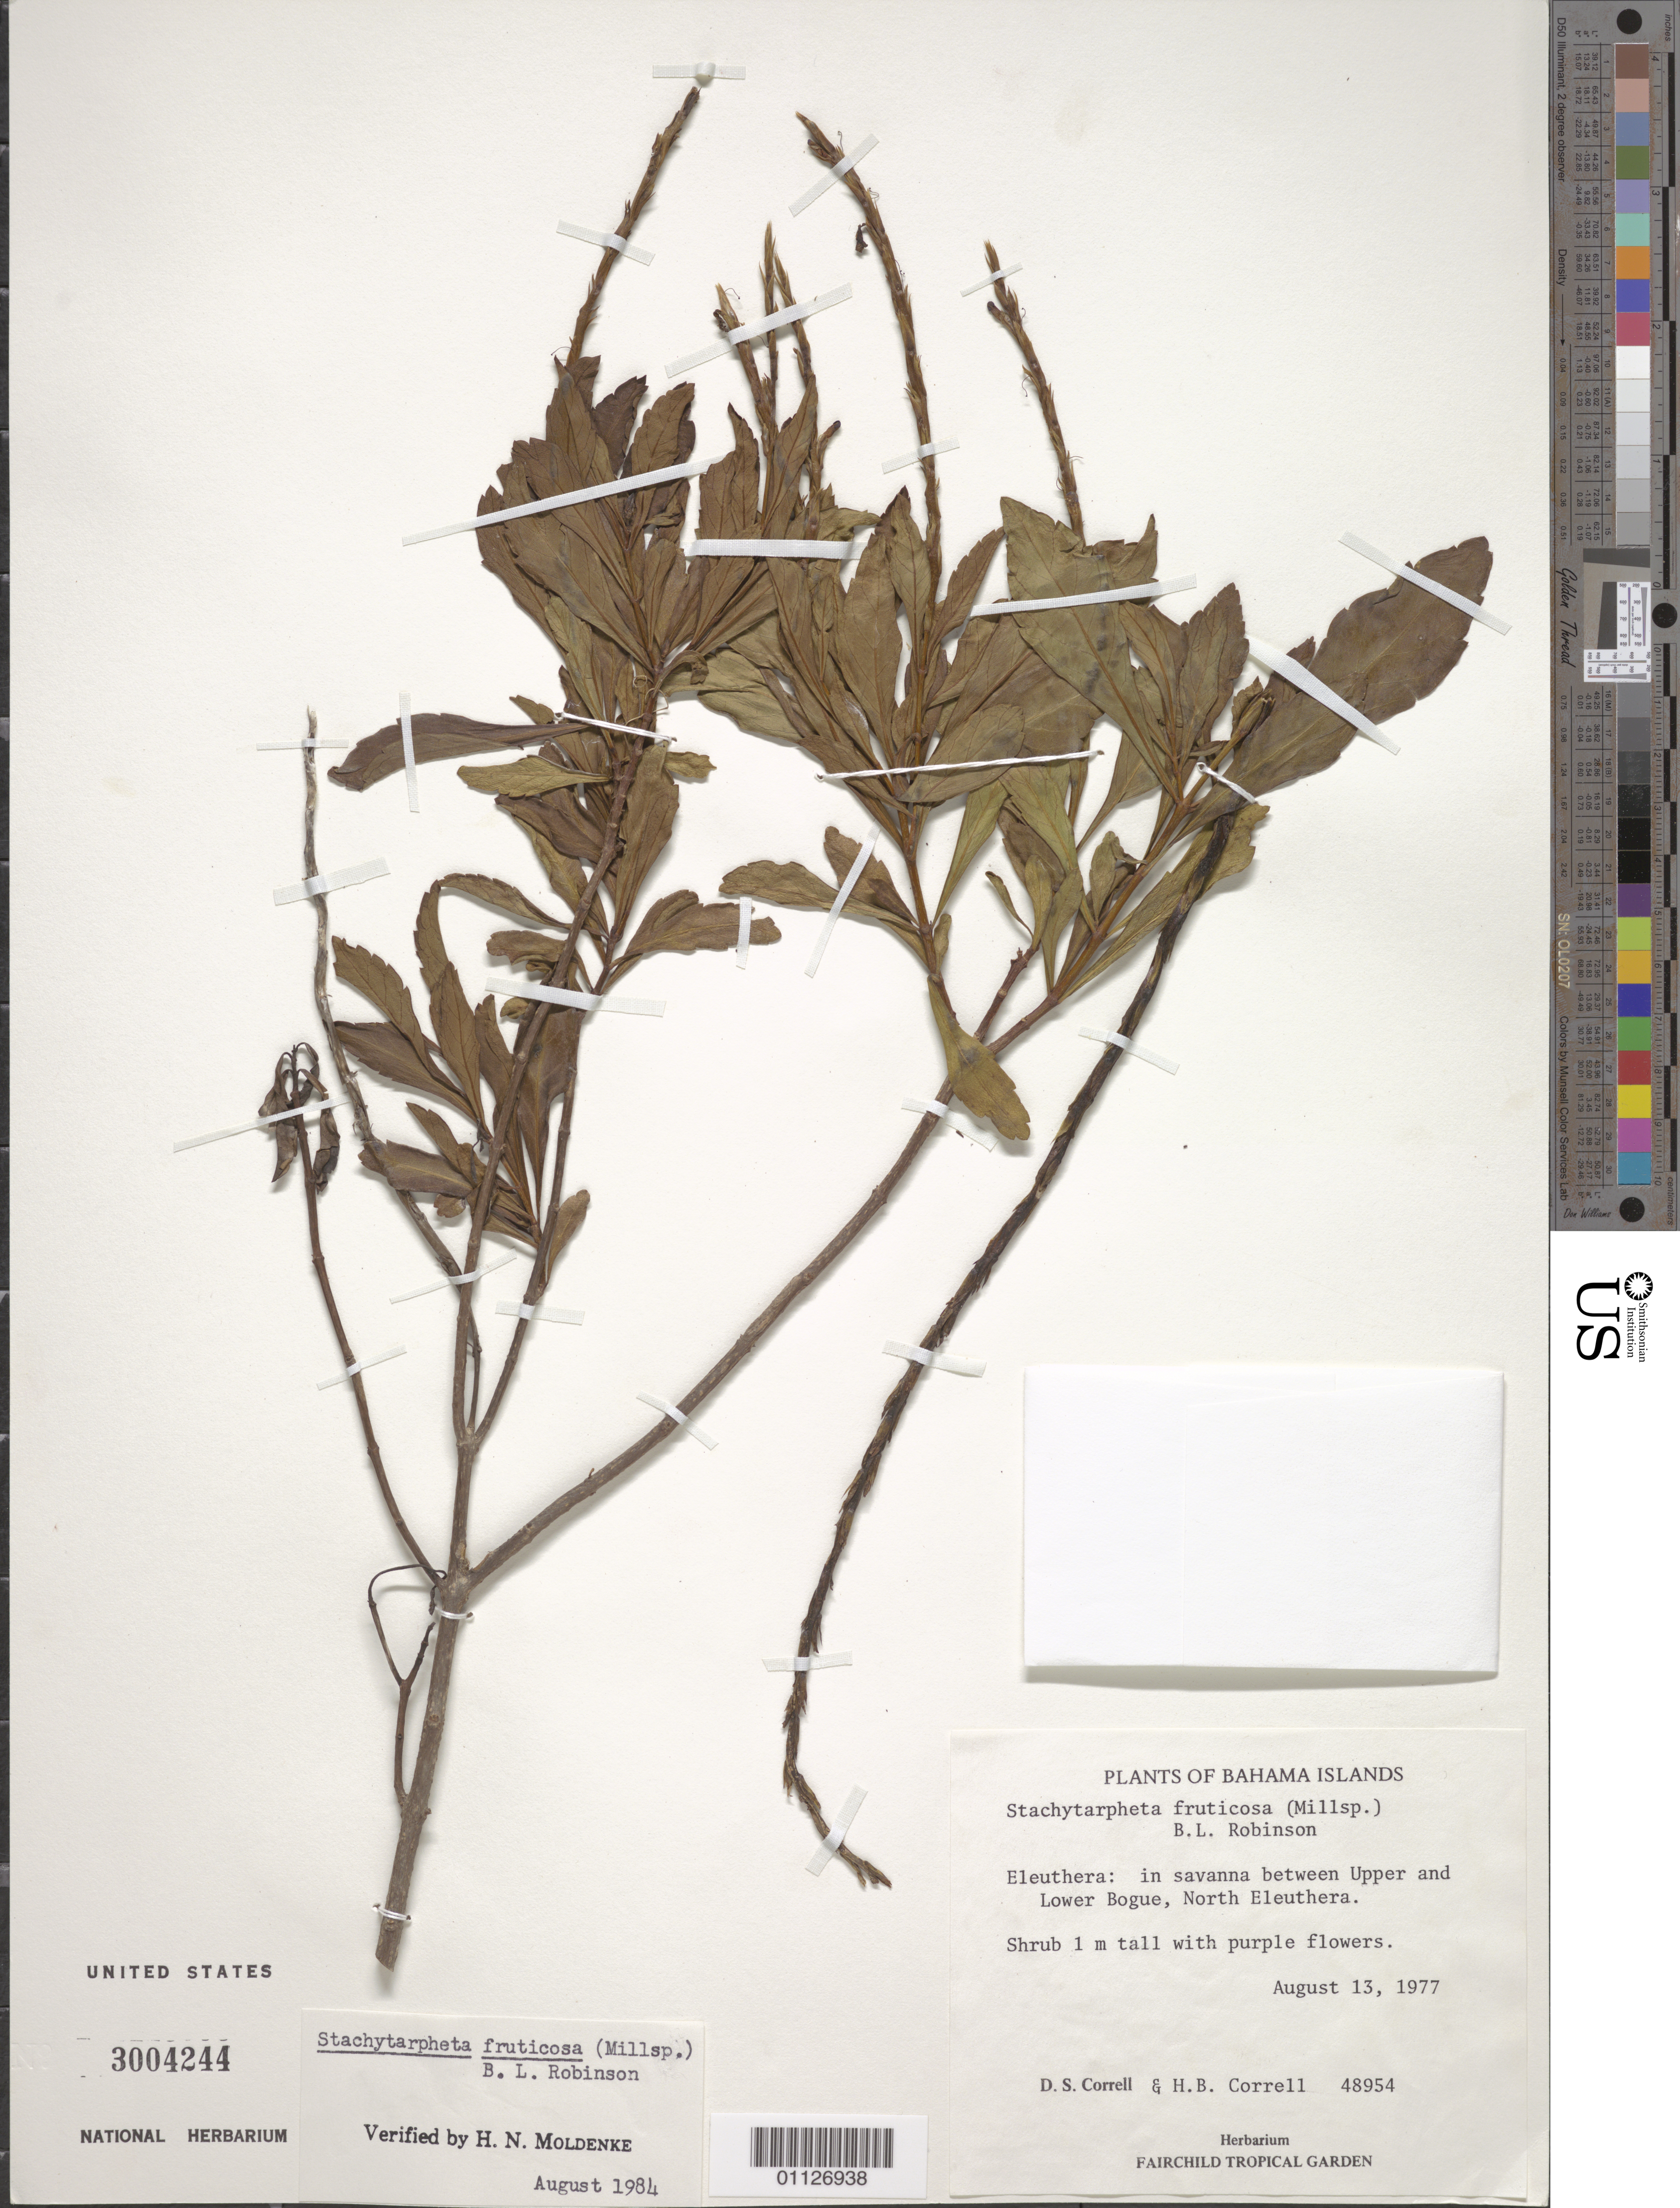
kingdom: Plantae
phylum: Tracheophyta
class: Magnoliopsida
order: Lamiales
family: Verbenaceae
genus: Stachytarpheta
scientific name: Stachytarpheta fruticosa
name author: (Millsp.) B.L. Rob.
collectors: D. S. Correll & H. Correll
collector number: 48954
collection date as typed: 13 Aug 1977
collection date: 1977-08-13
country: Bahamas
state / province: North Eleuthera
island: Eleuthera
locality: In savanna between Upper and Lower Bogue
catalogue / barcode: US 3004244